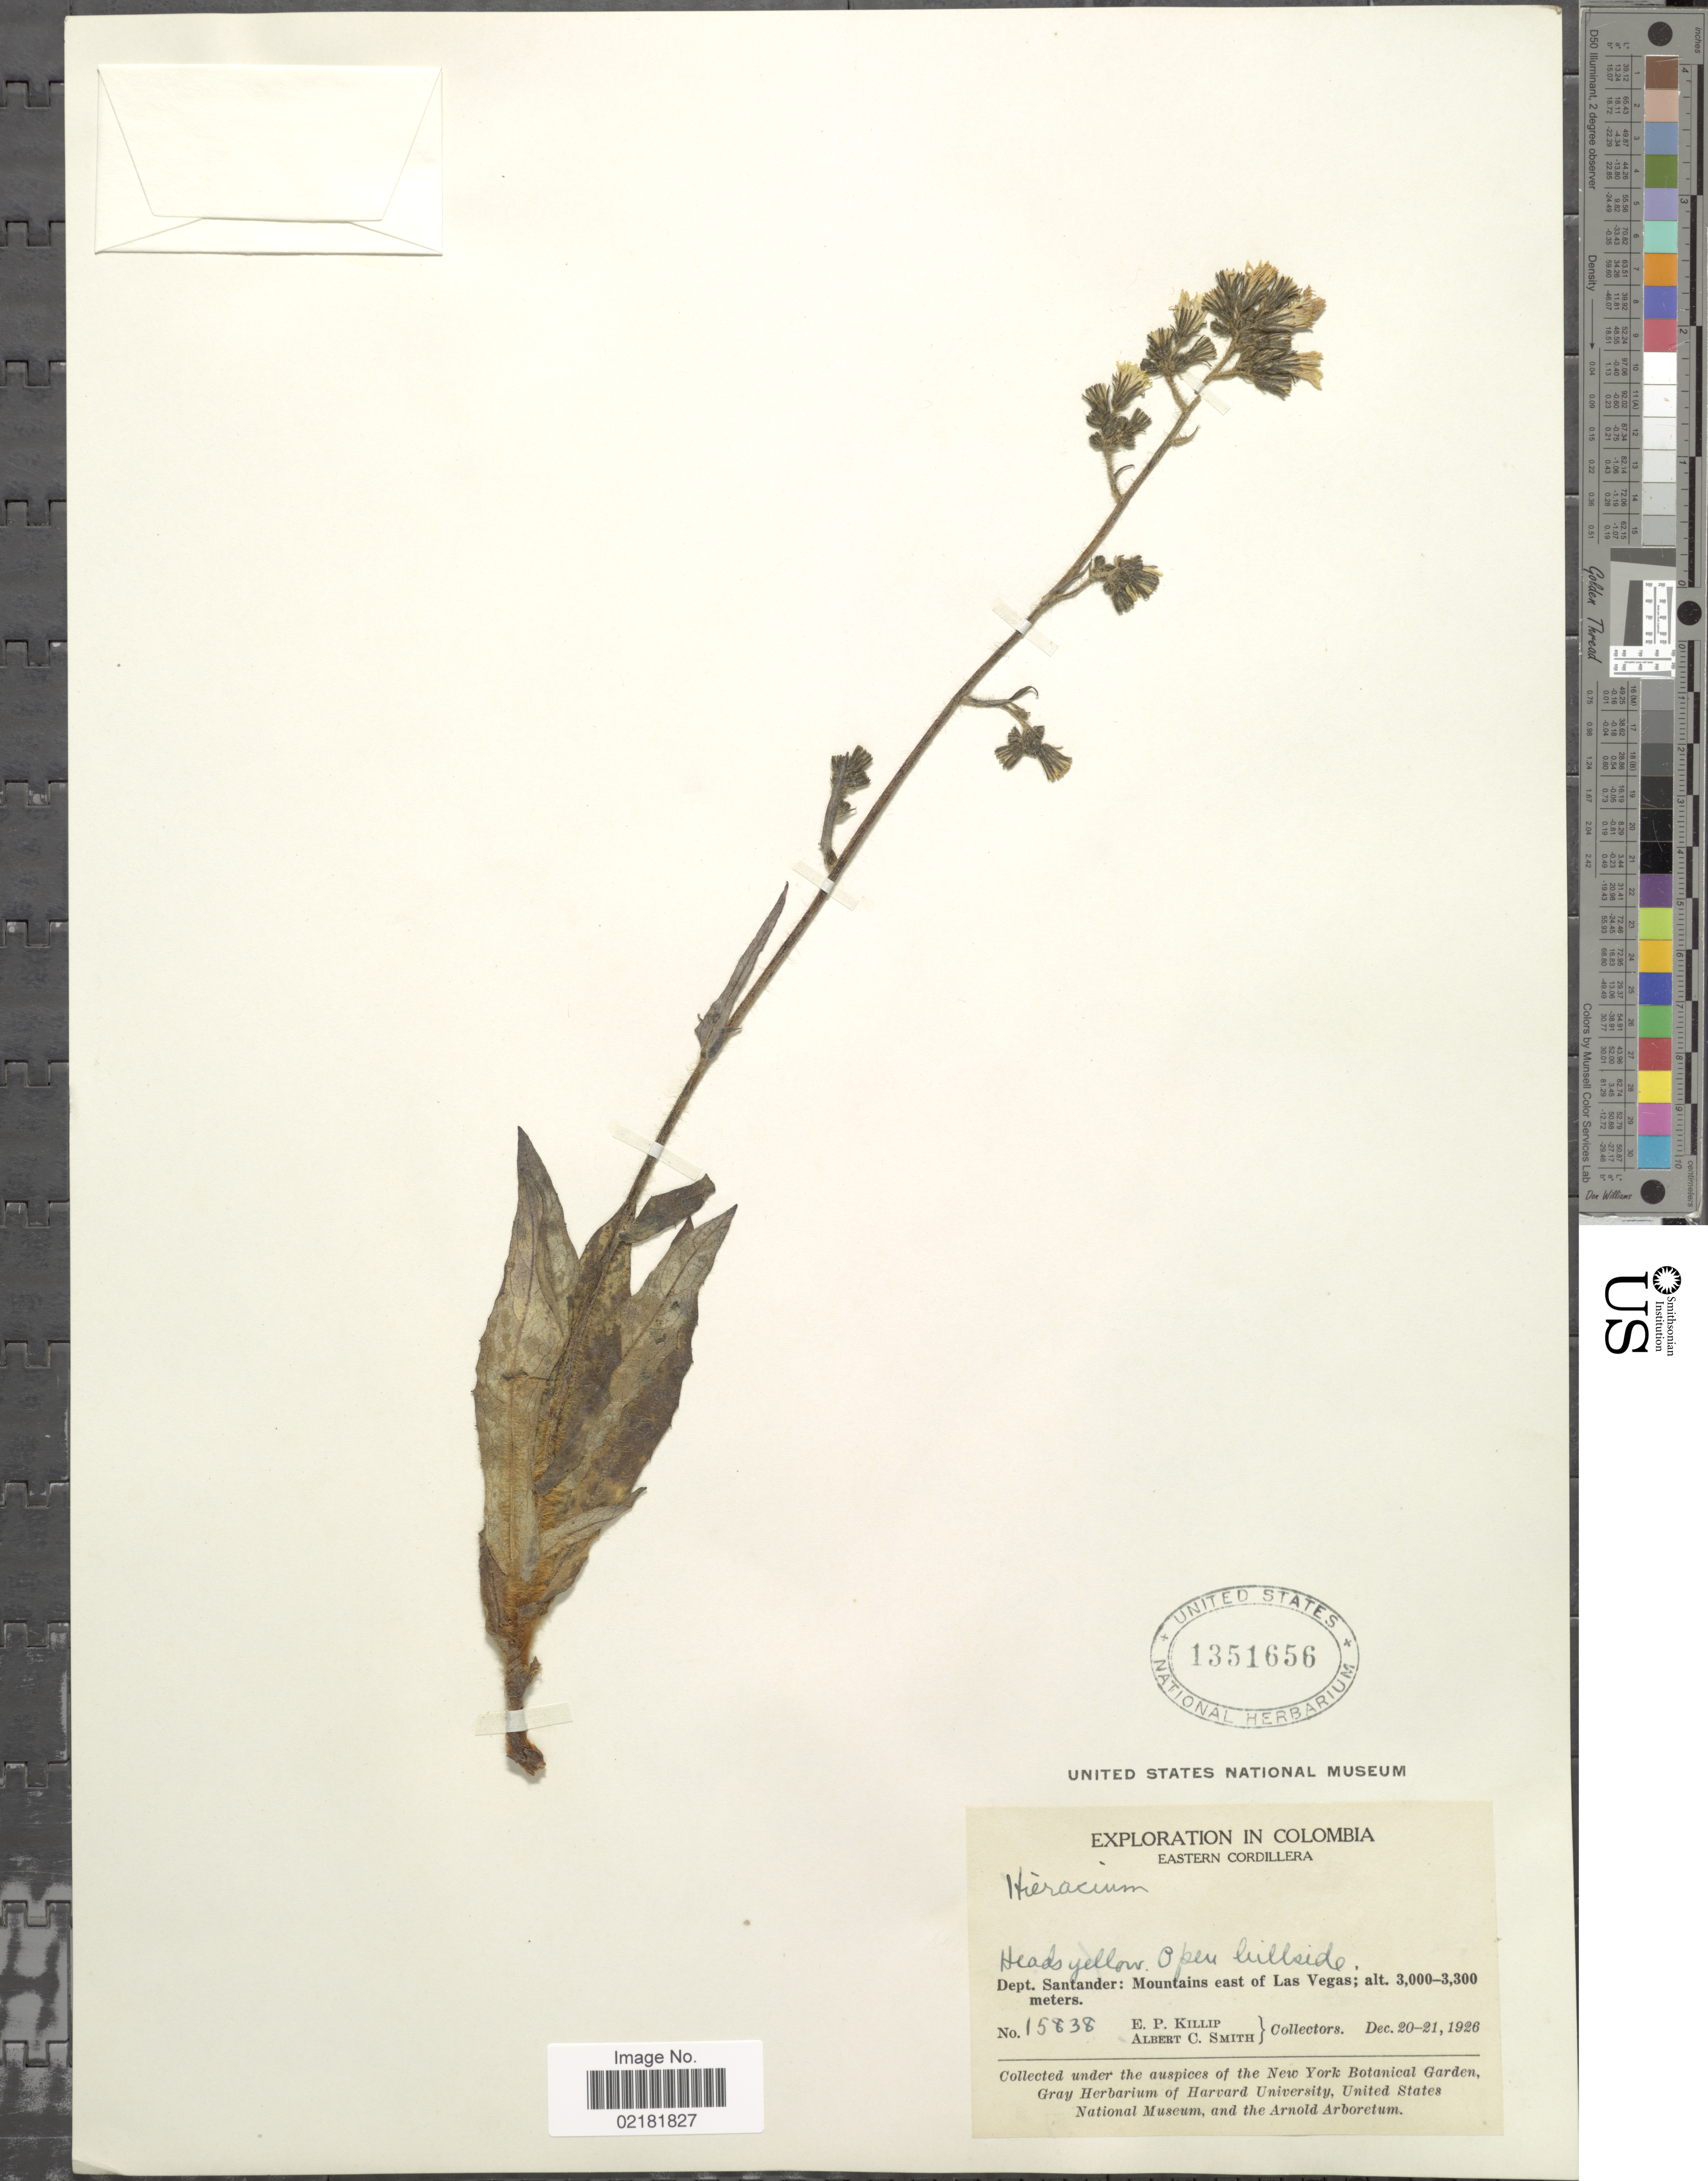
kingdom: Plantae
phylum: Tracheophyta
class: Magnoliopsida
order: Asterales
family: Asteraceae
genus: Hieracium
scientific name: Hieracium repandulare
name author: Druce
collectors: E. P. Killip & A. C. Smith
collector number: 15838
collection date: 1926-12-20/1926-12-21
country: Colombia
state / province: Santander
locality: Mountains east of Las Vegas, open hillside, Eastern Cordillera.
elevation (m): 3000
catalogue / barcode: US 1351656